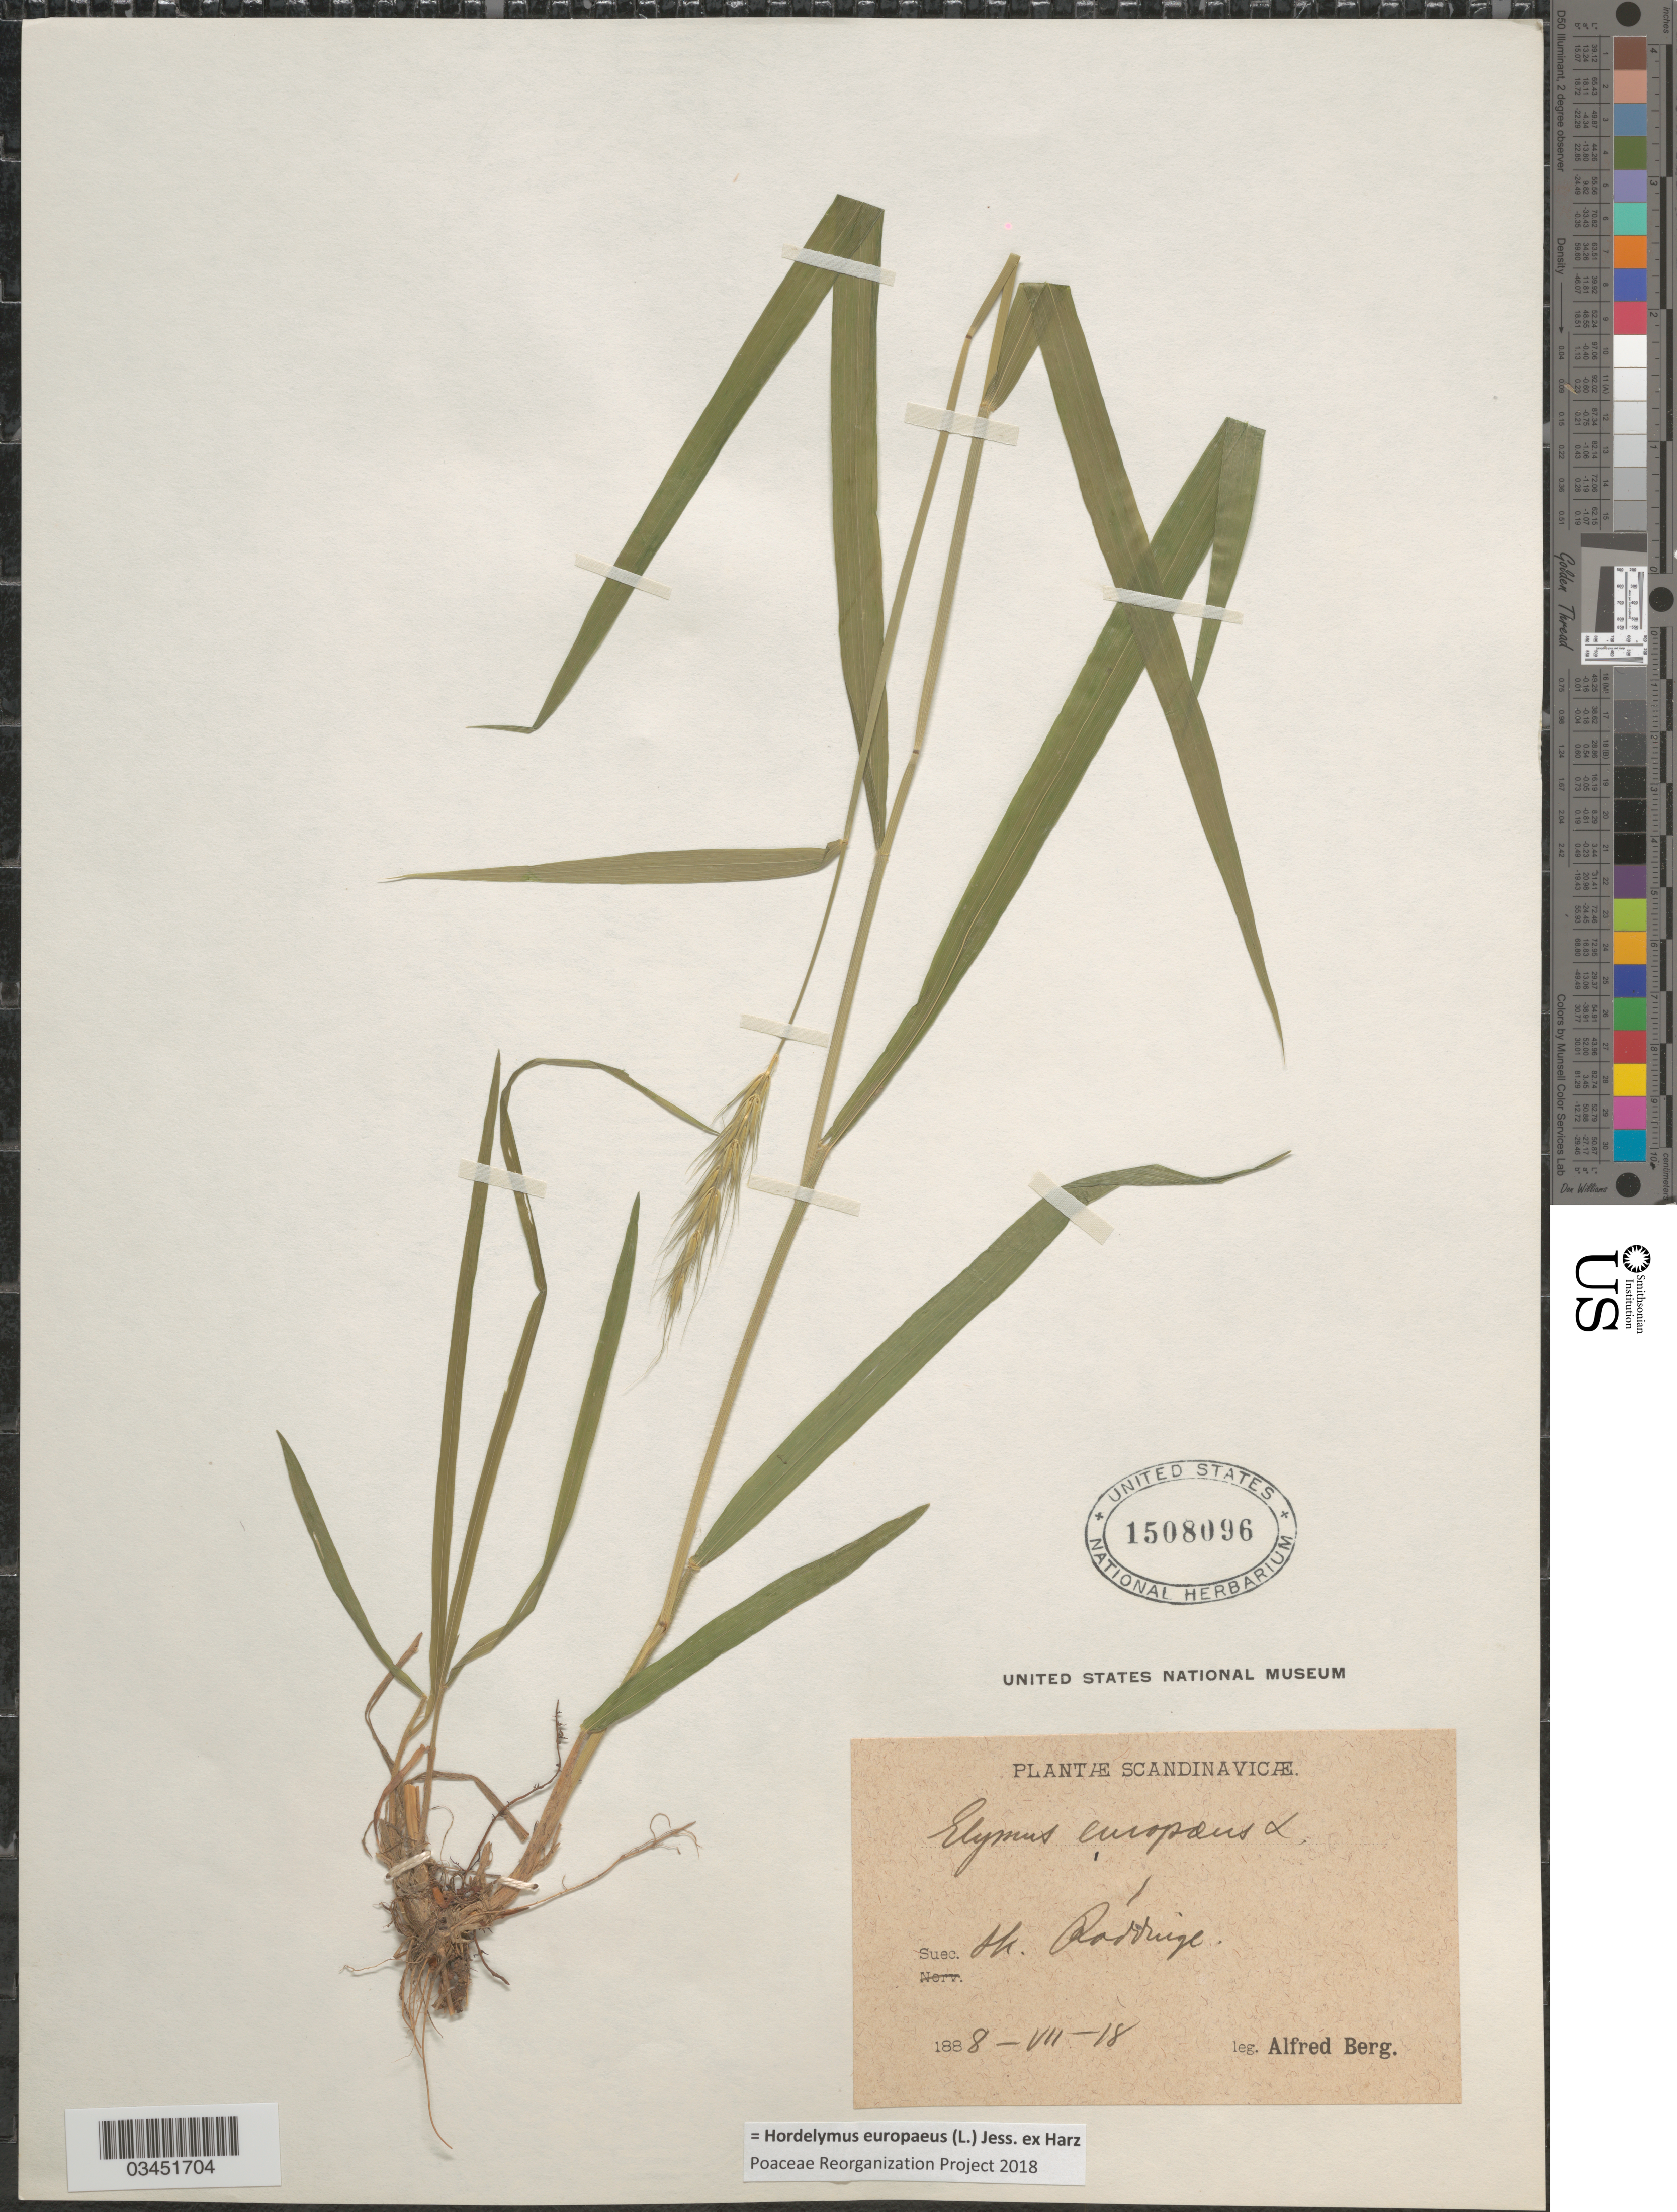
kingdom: Plantae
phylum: Tracheophyta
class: Liliopsida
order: Poales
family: Poaceae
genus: Hordelymus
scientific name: Hordelymus europaeus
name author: (L.) Jess. ex Harz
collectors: A. Berg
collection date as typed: Transcribed d/m/y: 8/7/18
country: Sweden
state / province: Skåne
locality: Scandinavicæ. Suec. Sk. Rõddinge.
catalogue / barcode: US 1508096